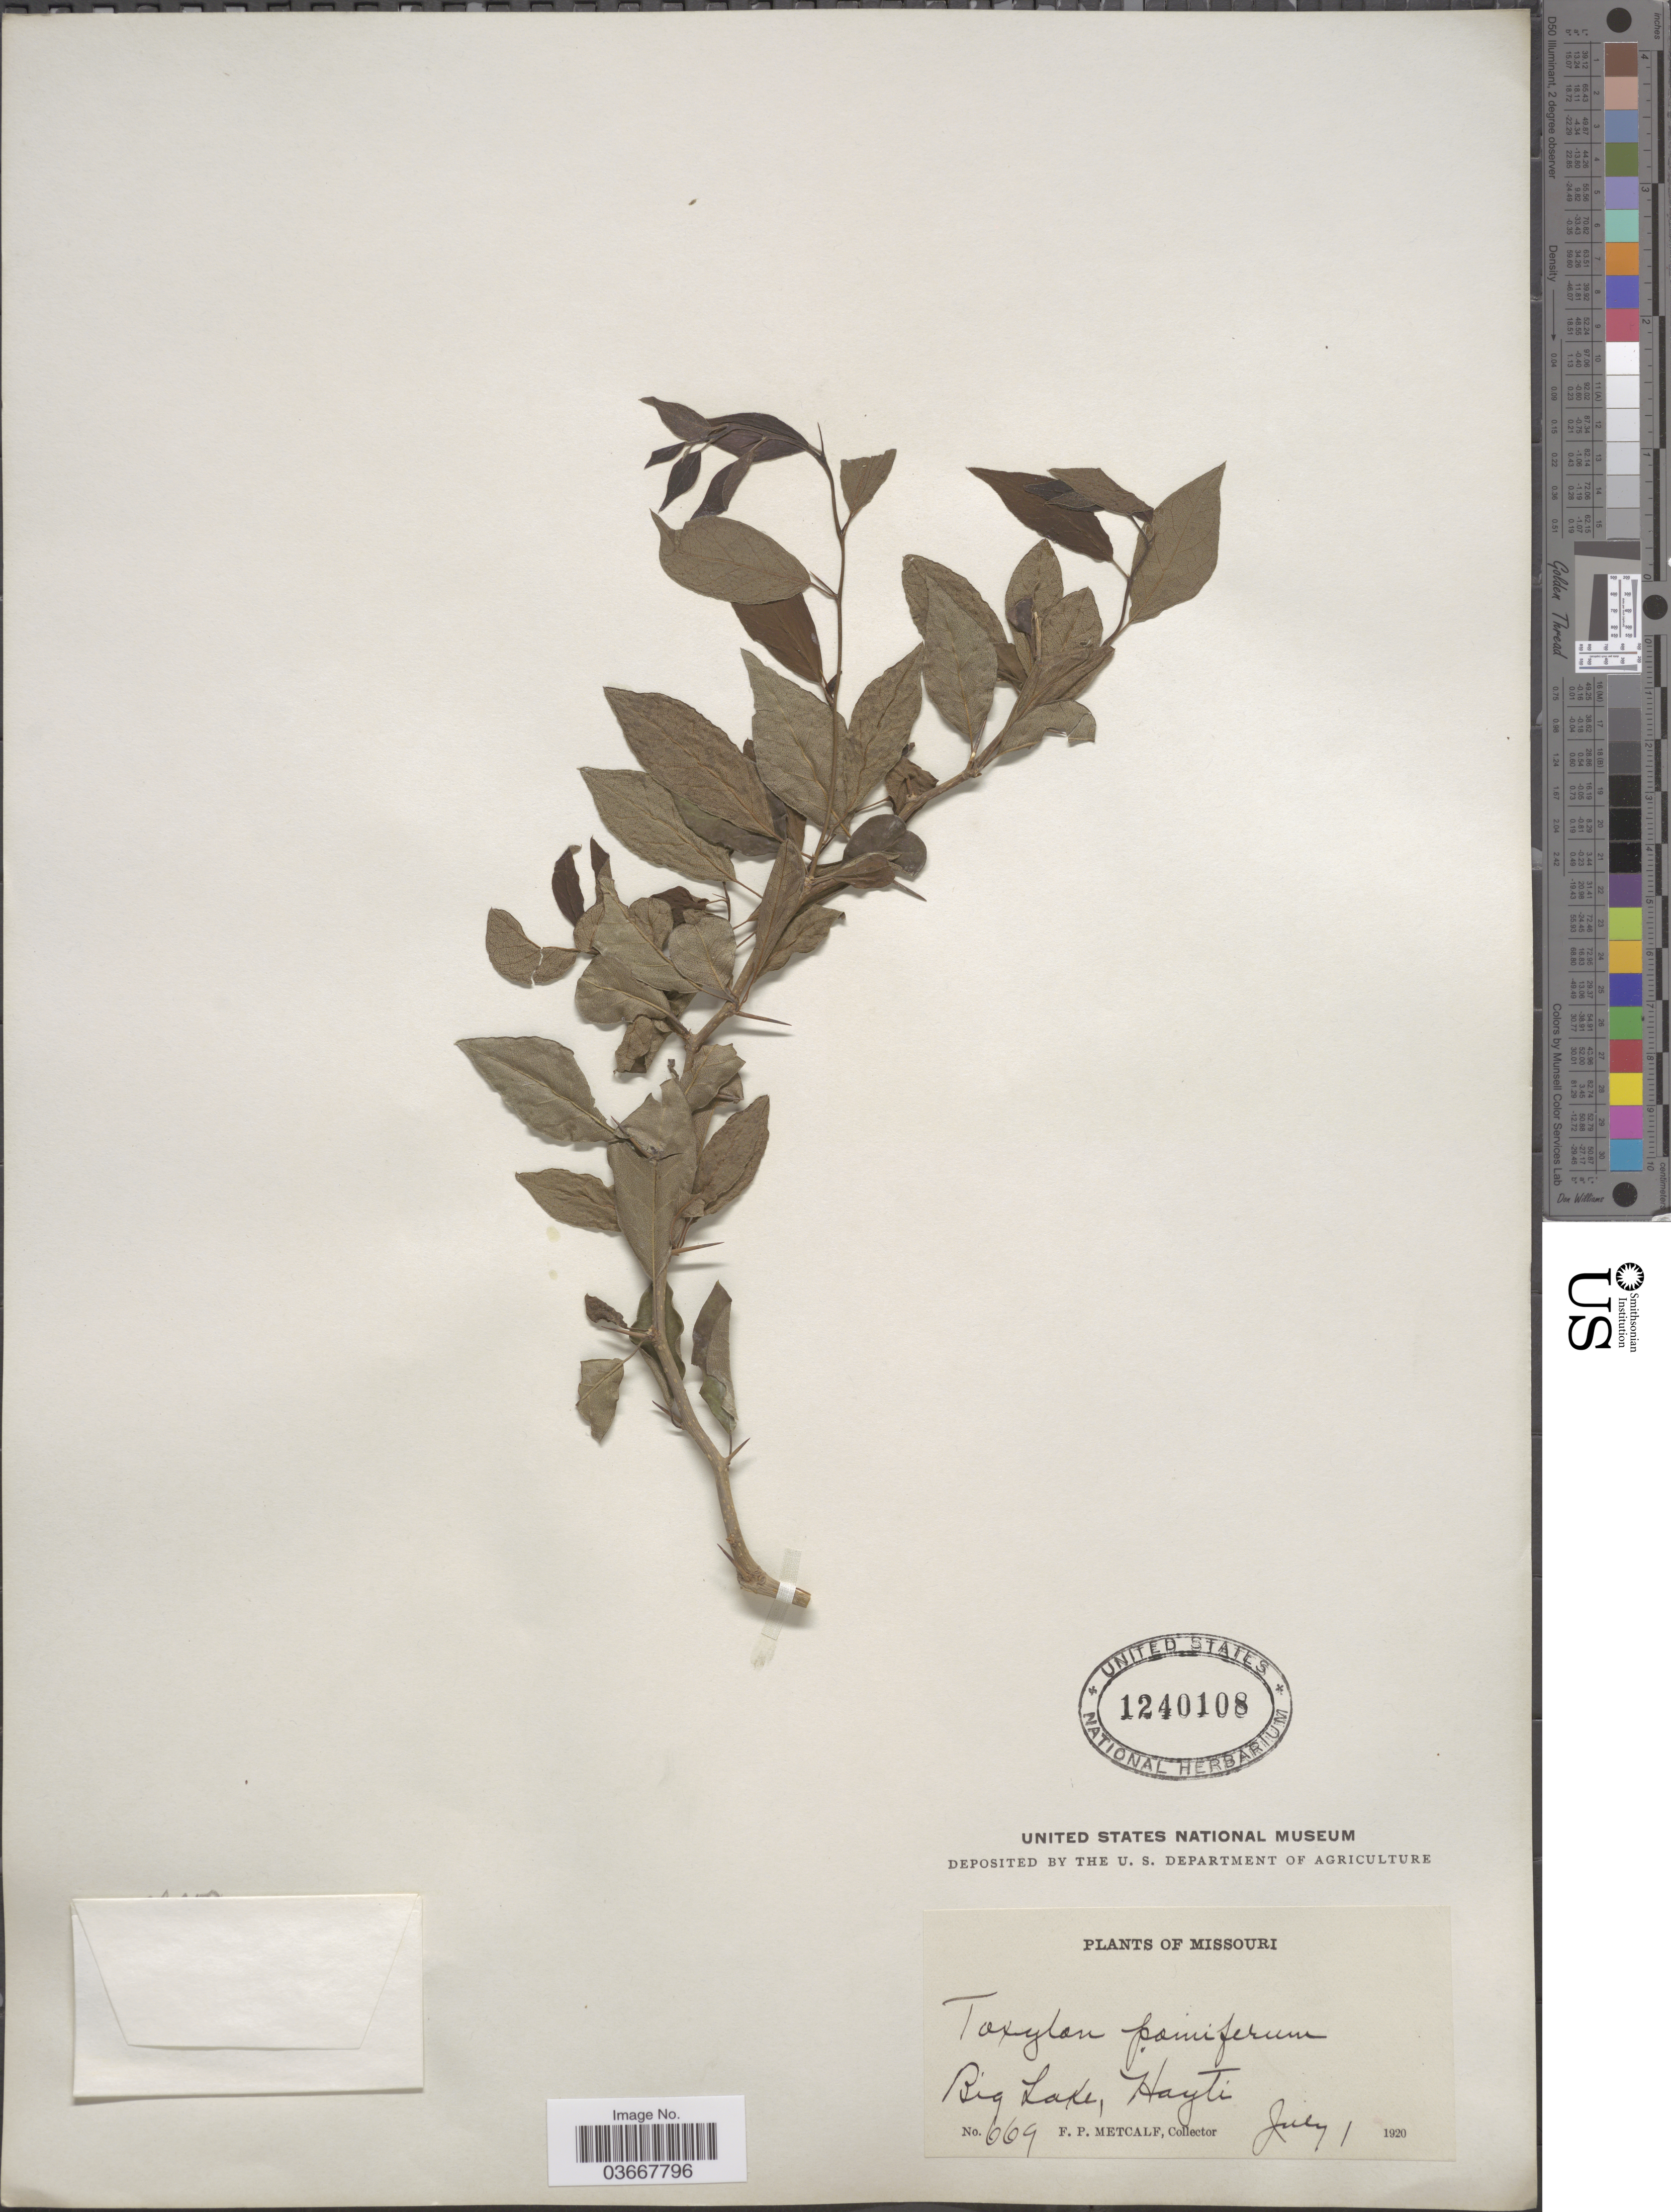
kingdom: Plantae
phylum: Tracheophyta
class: Magnoliopsida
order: Rosales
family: Moraceae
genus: Maclura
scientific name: Maclura pomifera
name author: (Raf.) C.K. Schneid.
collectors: F. Metcalf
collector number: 669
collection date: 1920-07-01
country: United States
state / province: Missouri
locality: Big Lake, Hayti.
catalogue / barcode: US 1240108